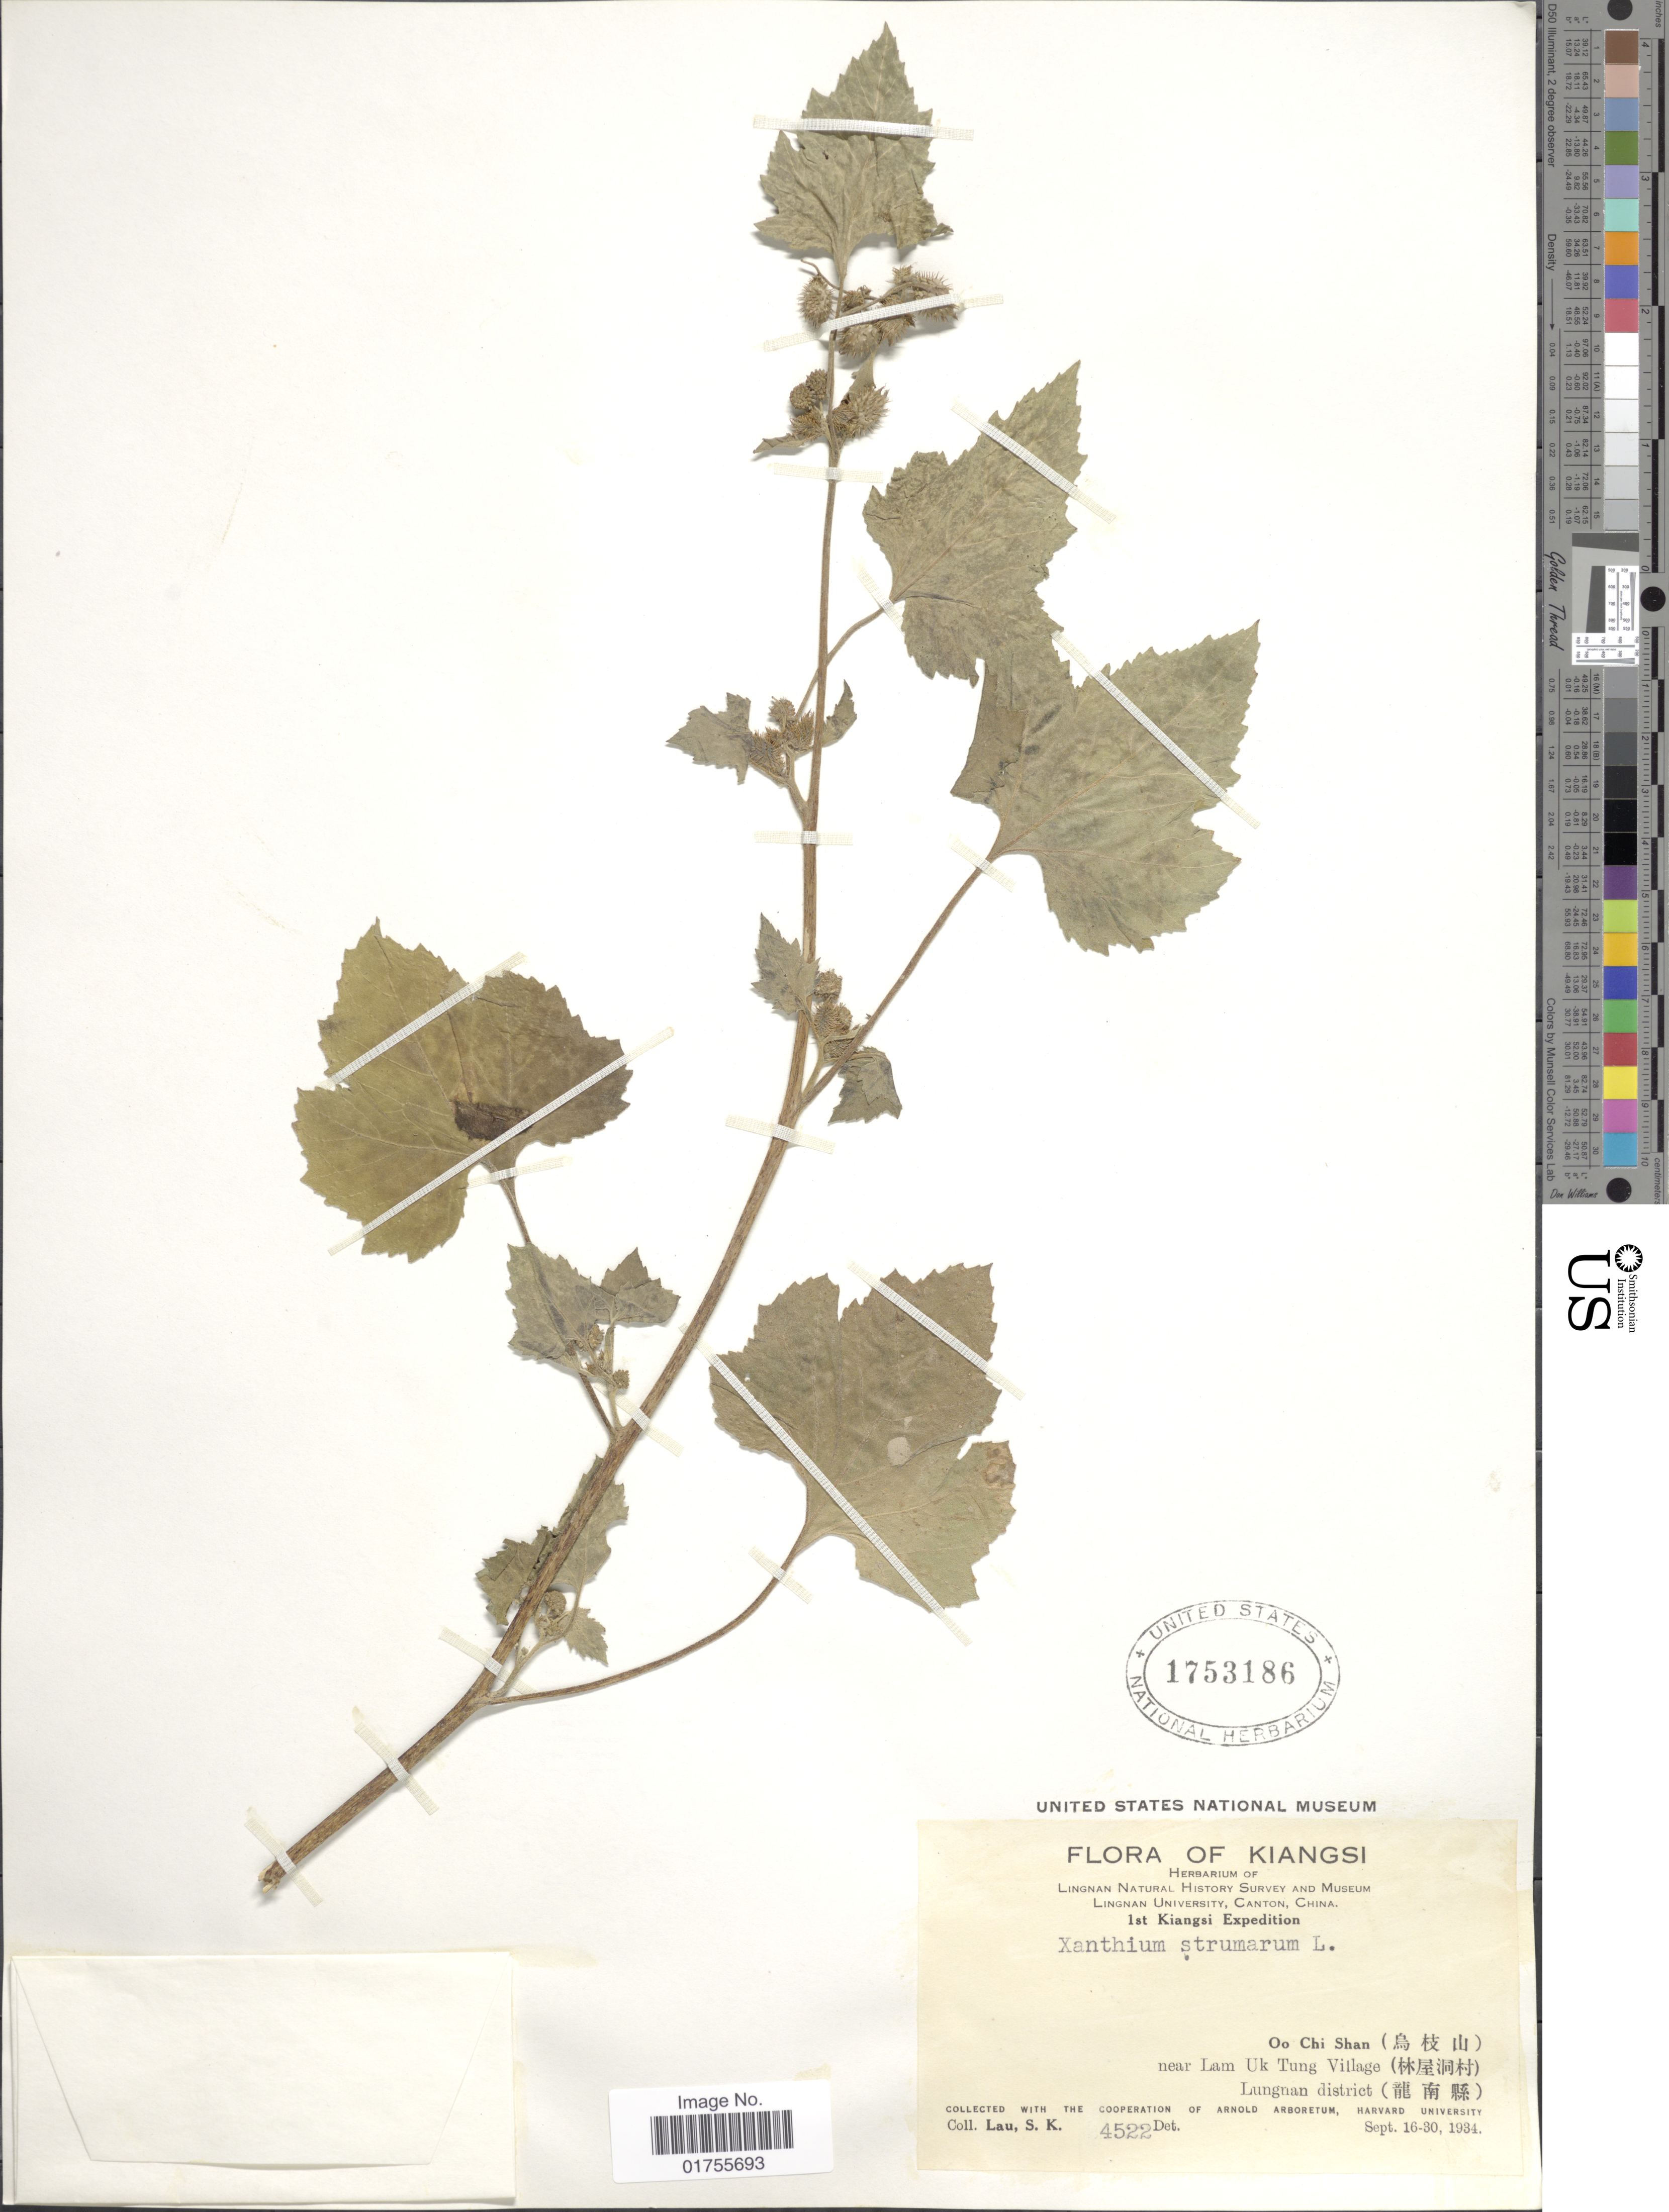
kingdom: Plantae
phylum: Tracheophyta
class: Magnoliopsida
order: Asterales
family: Asteraceae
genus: Xanthium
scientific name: Xanthium strumarium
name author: L.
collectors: S. K. Lau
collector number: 4522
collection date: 1934-09-16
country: China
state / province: Jiangxi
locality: Kiangsi, Oo Chi Shan (X) near Lam Uk Tung Village (X) Lungnan district (X)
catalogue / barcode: US 1753186